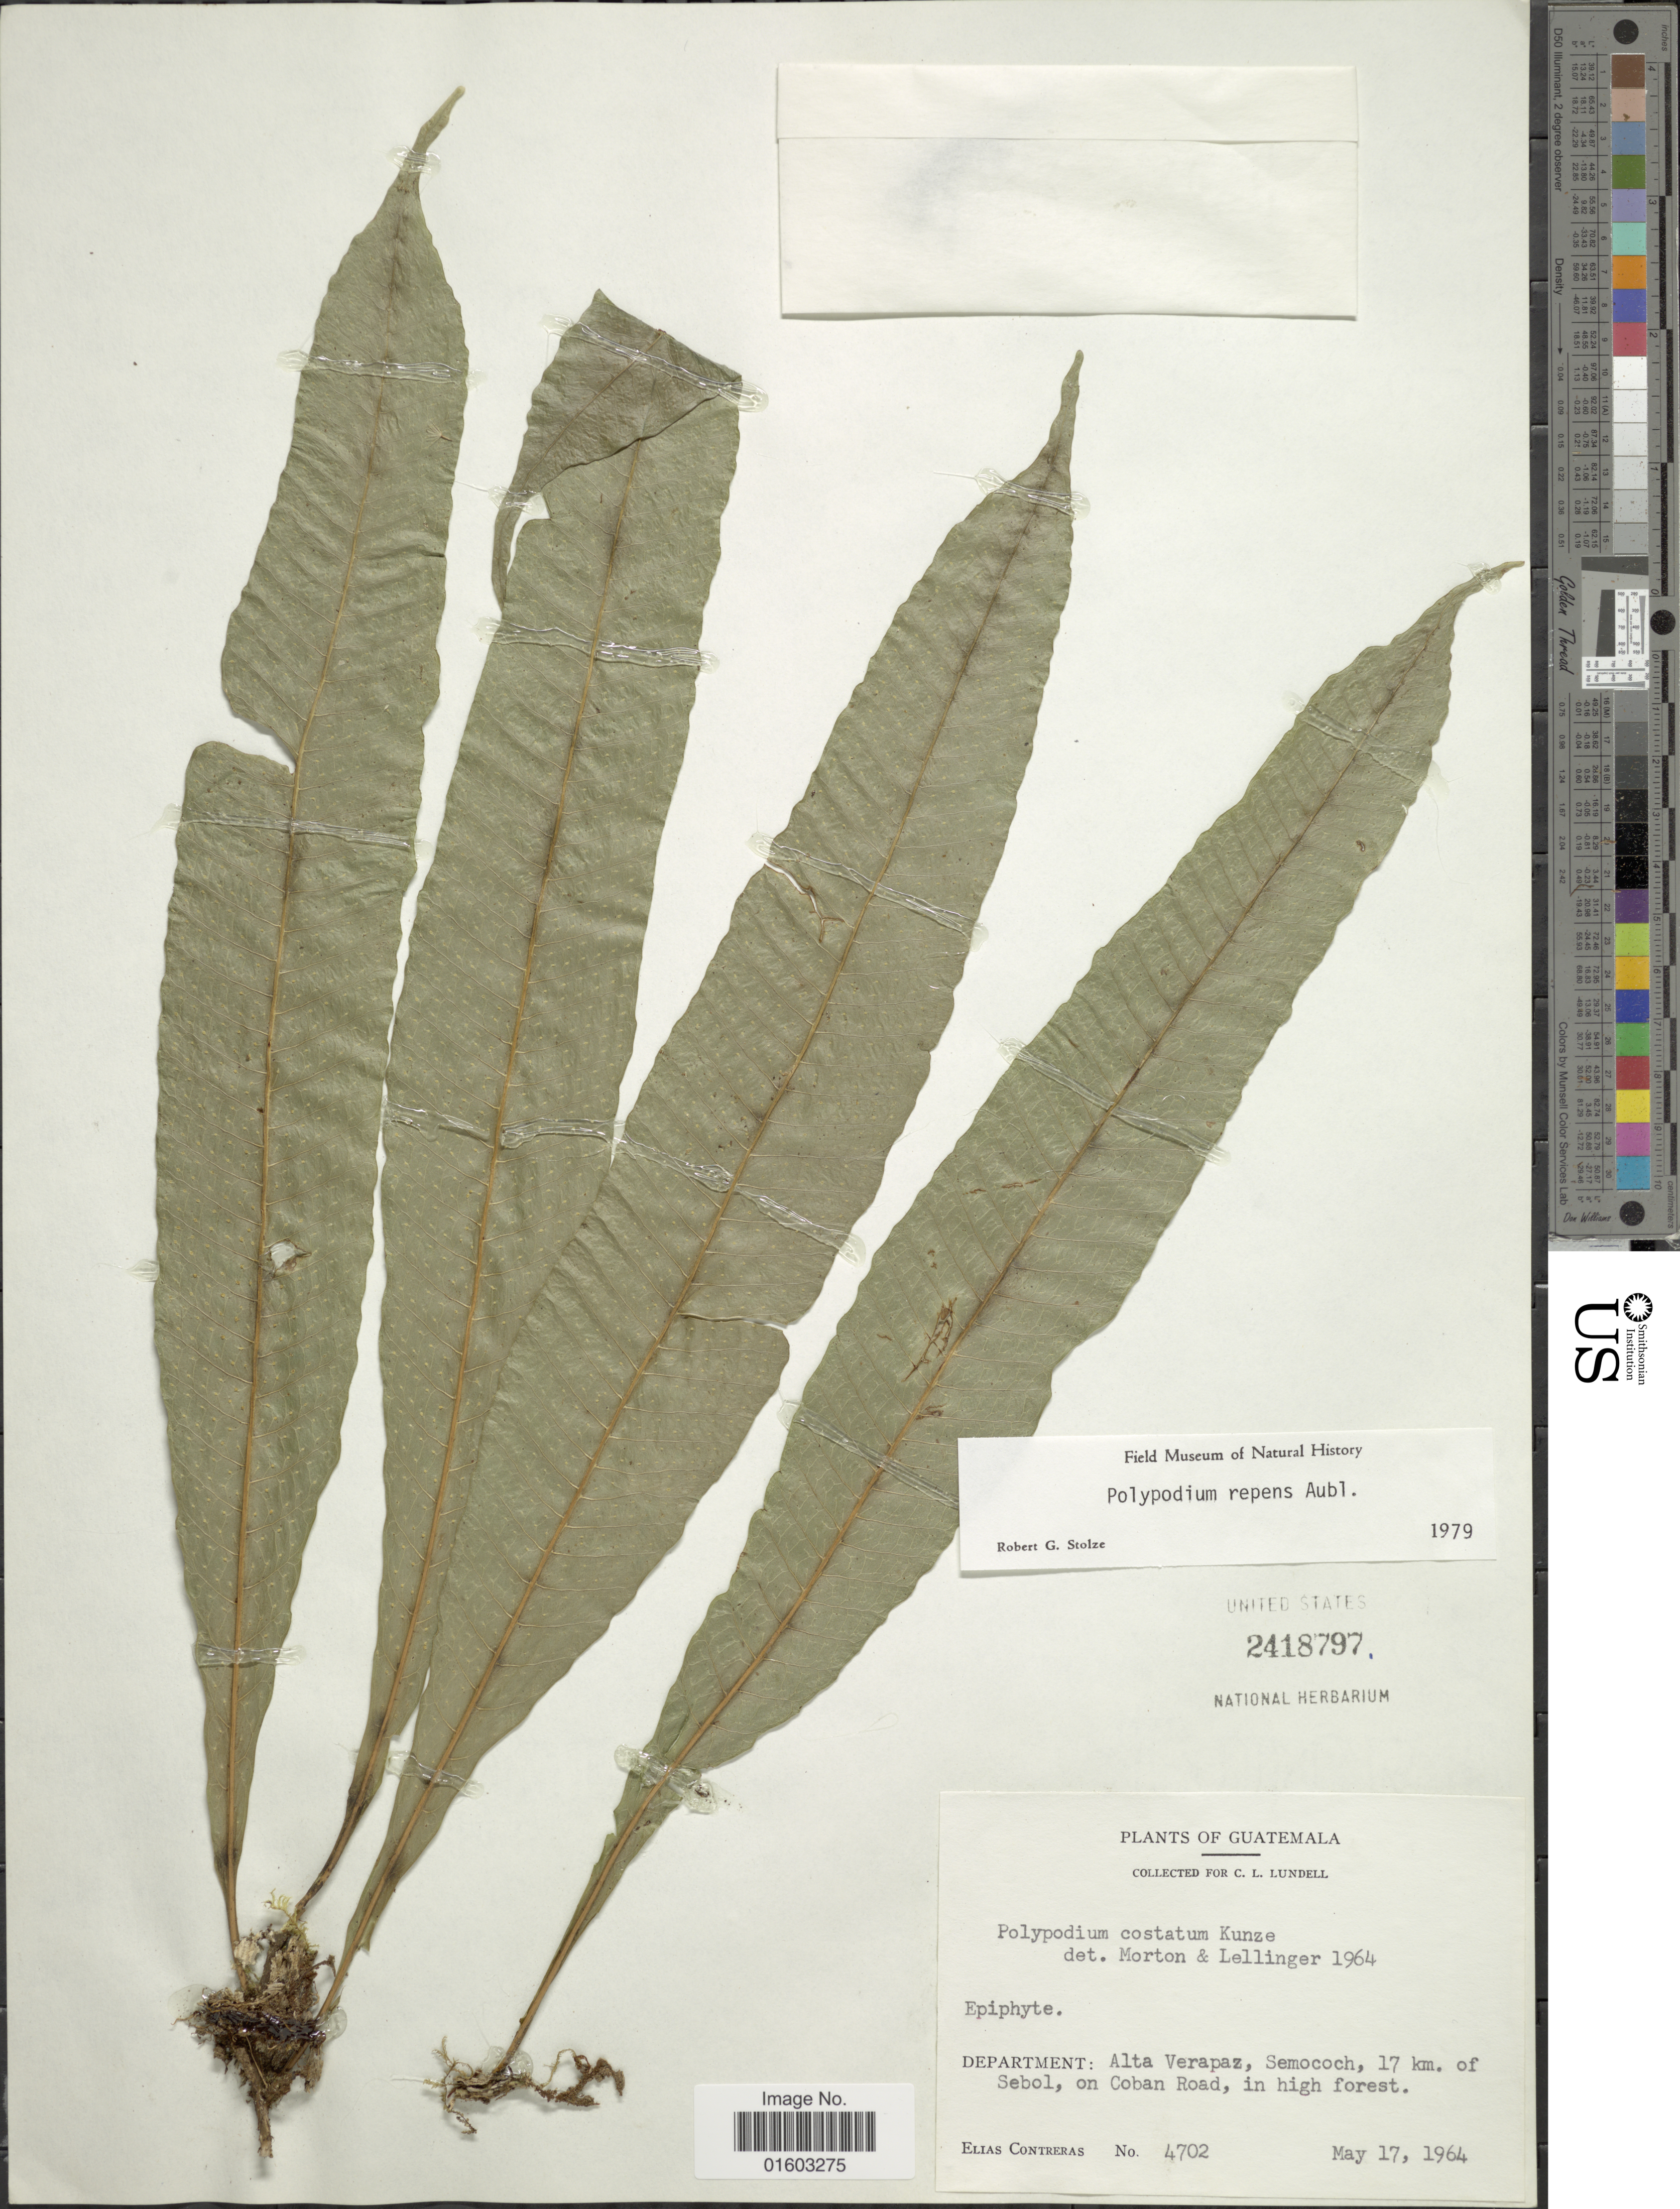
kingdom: Plantae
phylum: Tracheophyta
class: Polypodiopsida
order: Polypodiales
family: Polypodiaceae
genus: Campyloneurum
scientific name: Campyloneurum repens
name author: (Aubl.) C. Presl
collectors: E. Contreras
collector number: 4702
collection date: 1964-05-17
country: Guatemala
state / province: Alta Verapaz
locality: Semooch, 17 km of Sebol. on Coban Road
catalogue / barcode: US 2418797